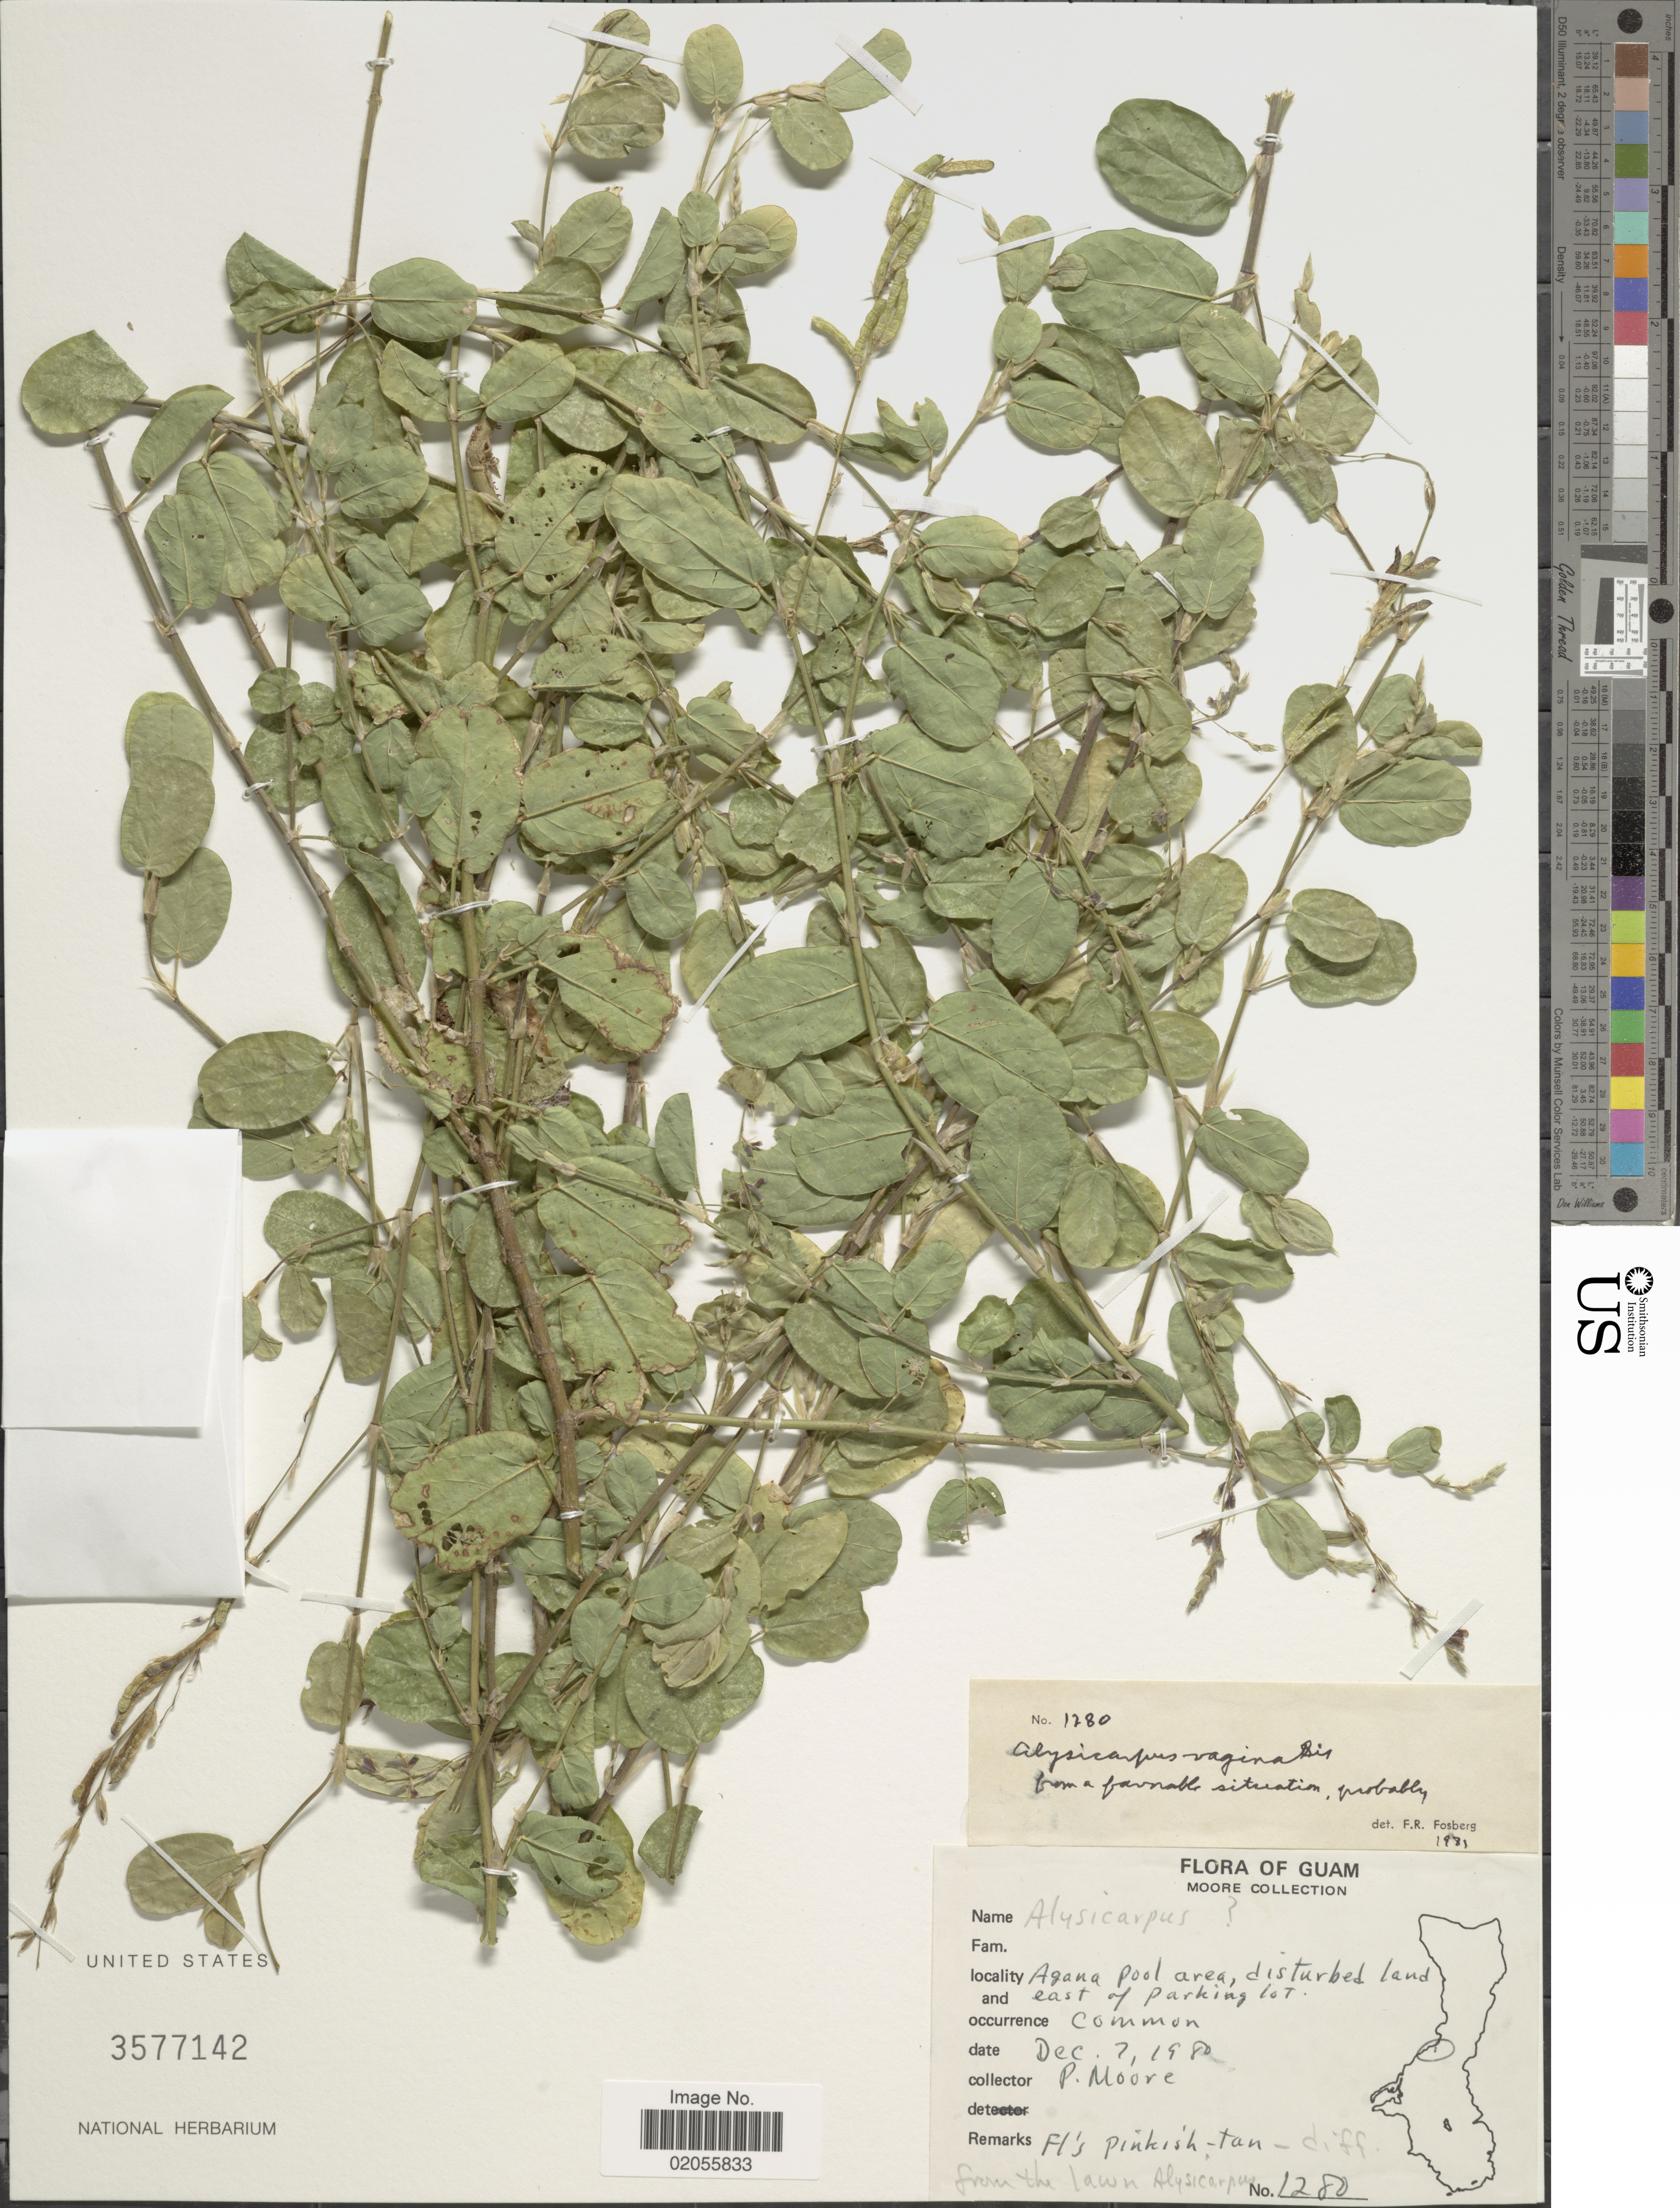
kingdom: Plantae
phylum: Tracheophyta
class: Magnoliopsida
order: Fabales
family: Fabaceae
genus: Alysicarpus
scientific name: Alysicarpus vaginalis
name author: (L.) DC.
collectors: P. Moore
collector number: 1280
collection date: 1980-12-02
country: Guam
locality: Agana Pool area, disturbed land east of parking lot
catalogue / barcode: US 3577142